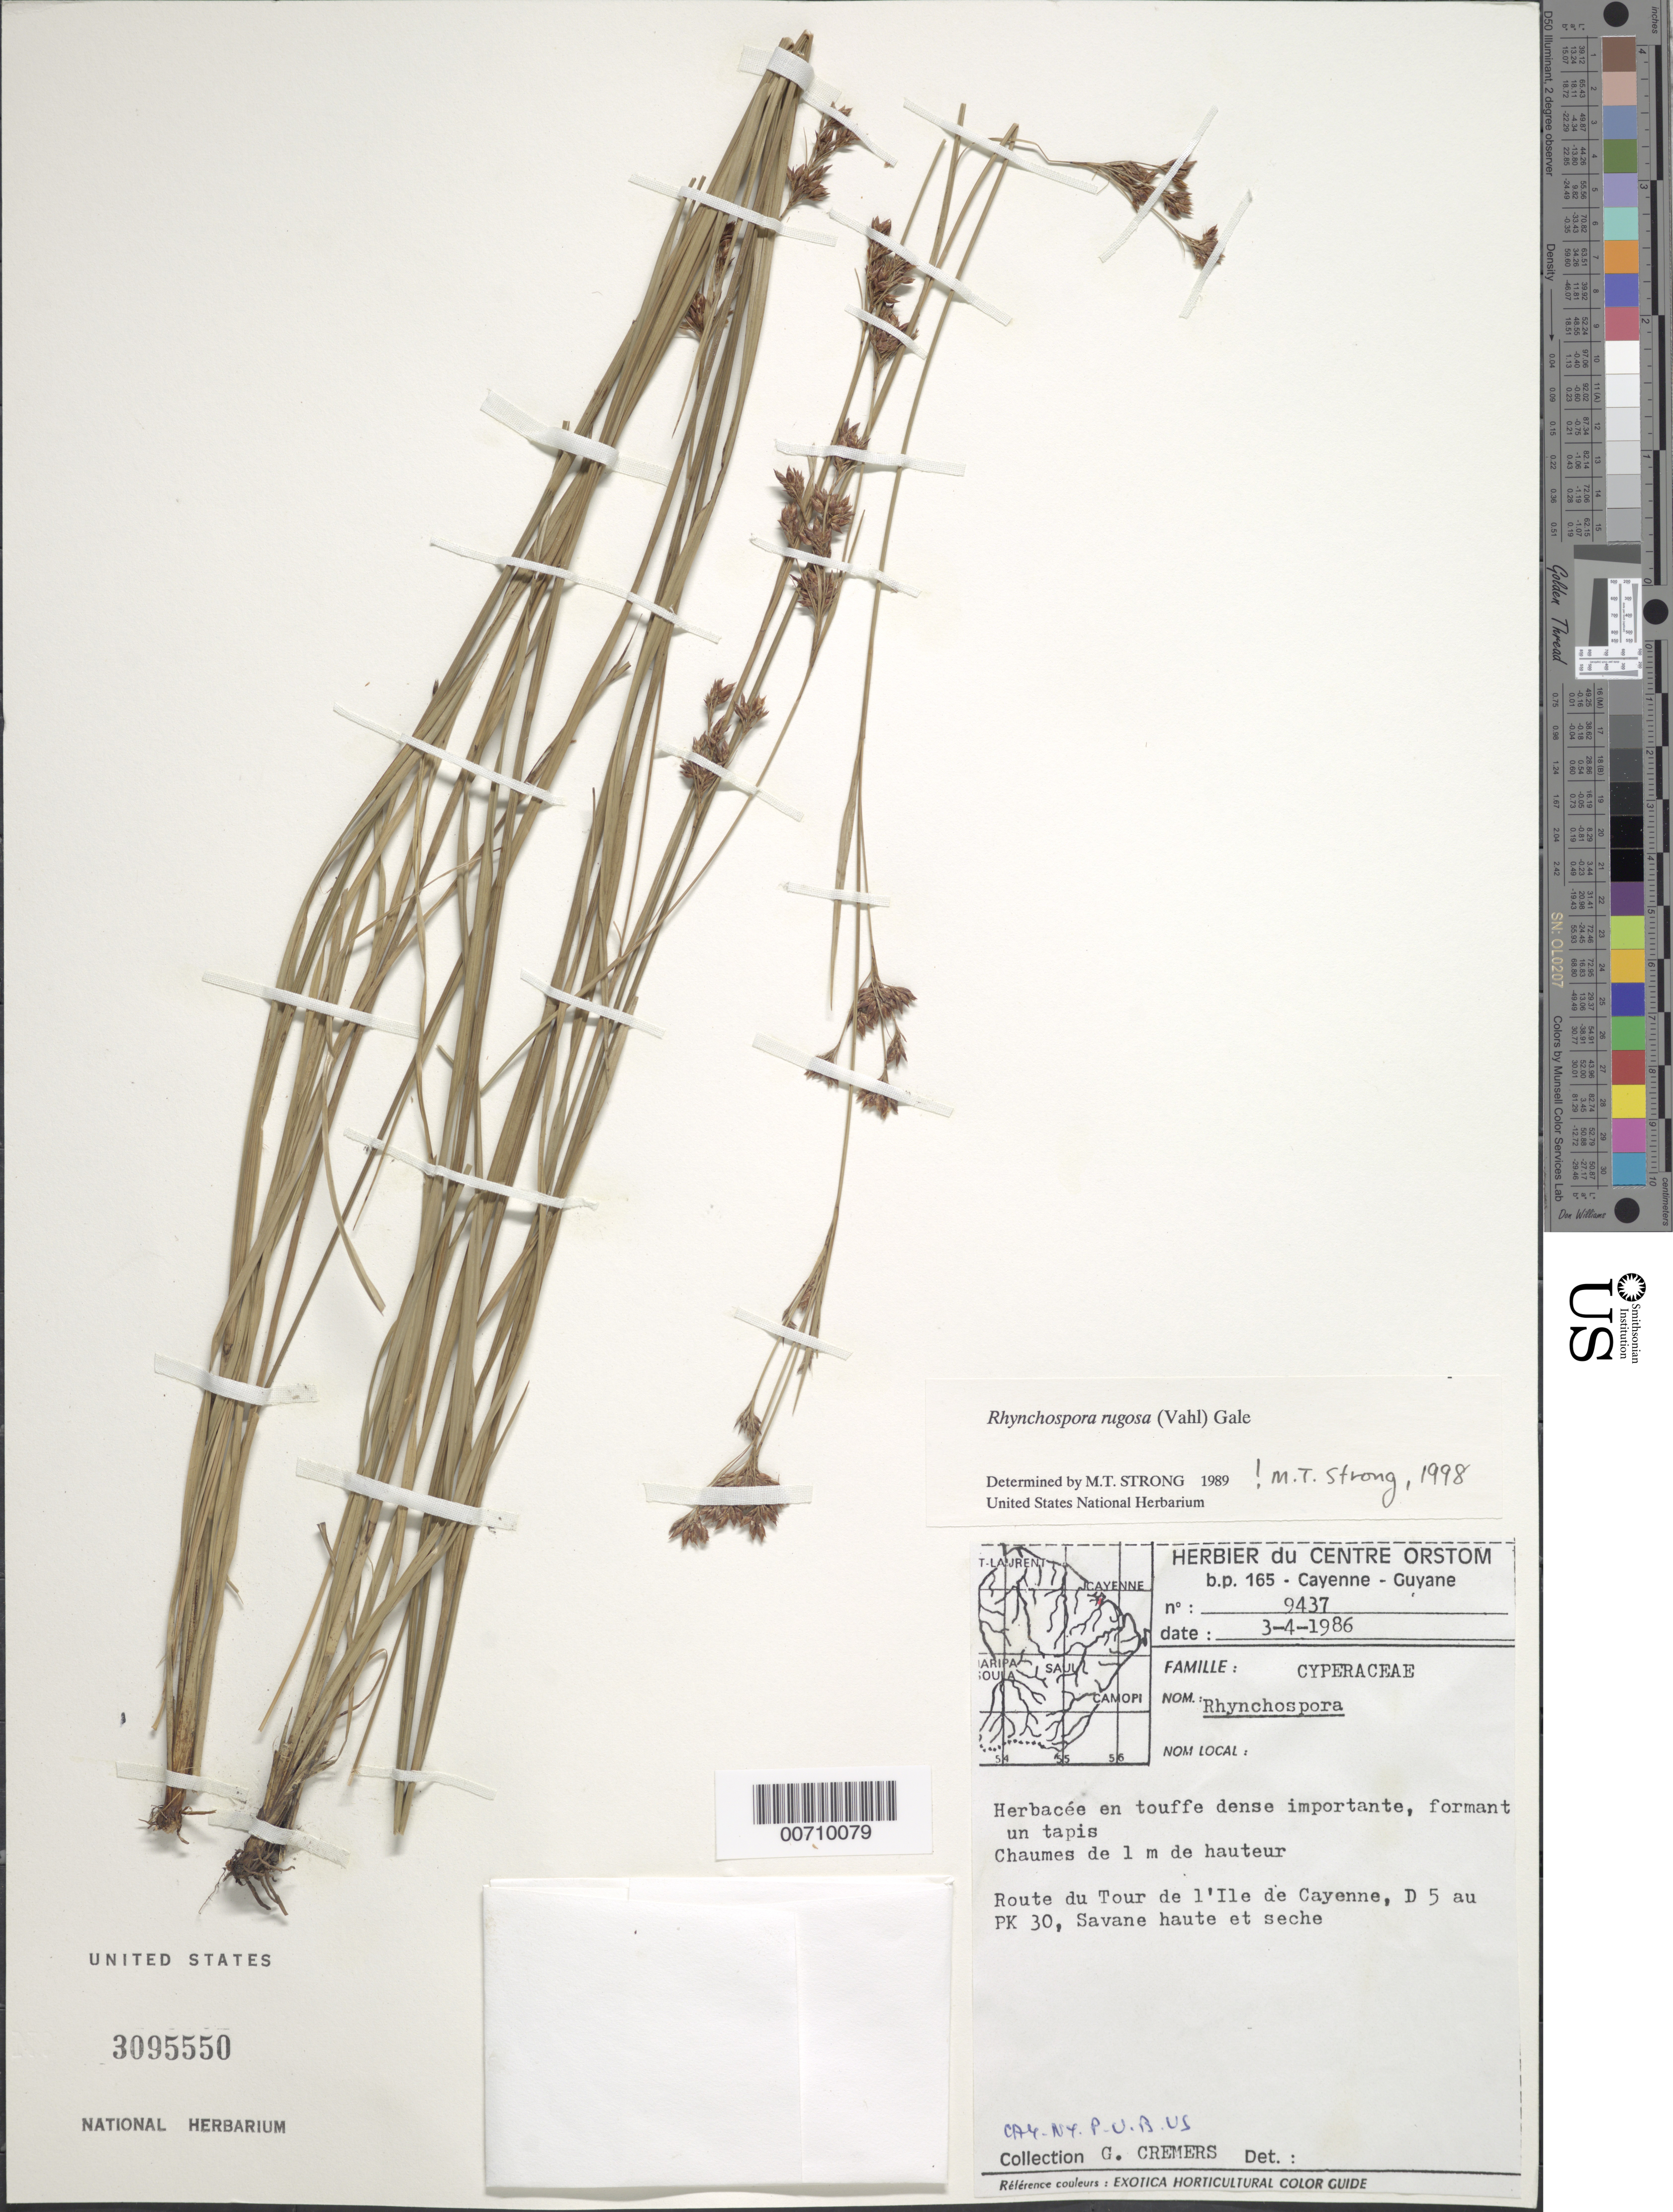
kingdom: Plantae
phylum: Tracheophyta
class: Liliopsida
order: Poales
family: Cyperaceae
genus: Rhynchospora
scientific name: Rhynchospora rugosa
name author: (Vahl) Gale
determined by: Strong, M. T., (US), Smithsonian Institution - National Museum of Natural History (UNITED STATES)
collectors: G. Cremers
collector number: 9437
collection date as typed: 3-Apr-86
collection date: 1986-04-03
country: French Guiana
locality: Ile de Cayenne, route du Tour, D 5 au PK 30-30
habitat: High, dry savanna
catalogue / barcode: US 3095550